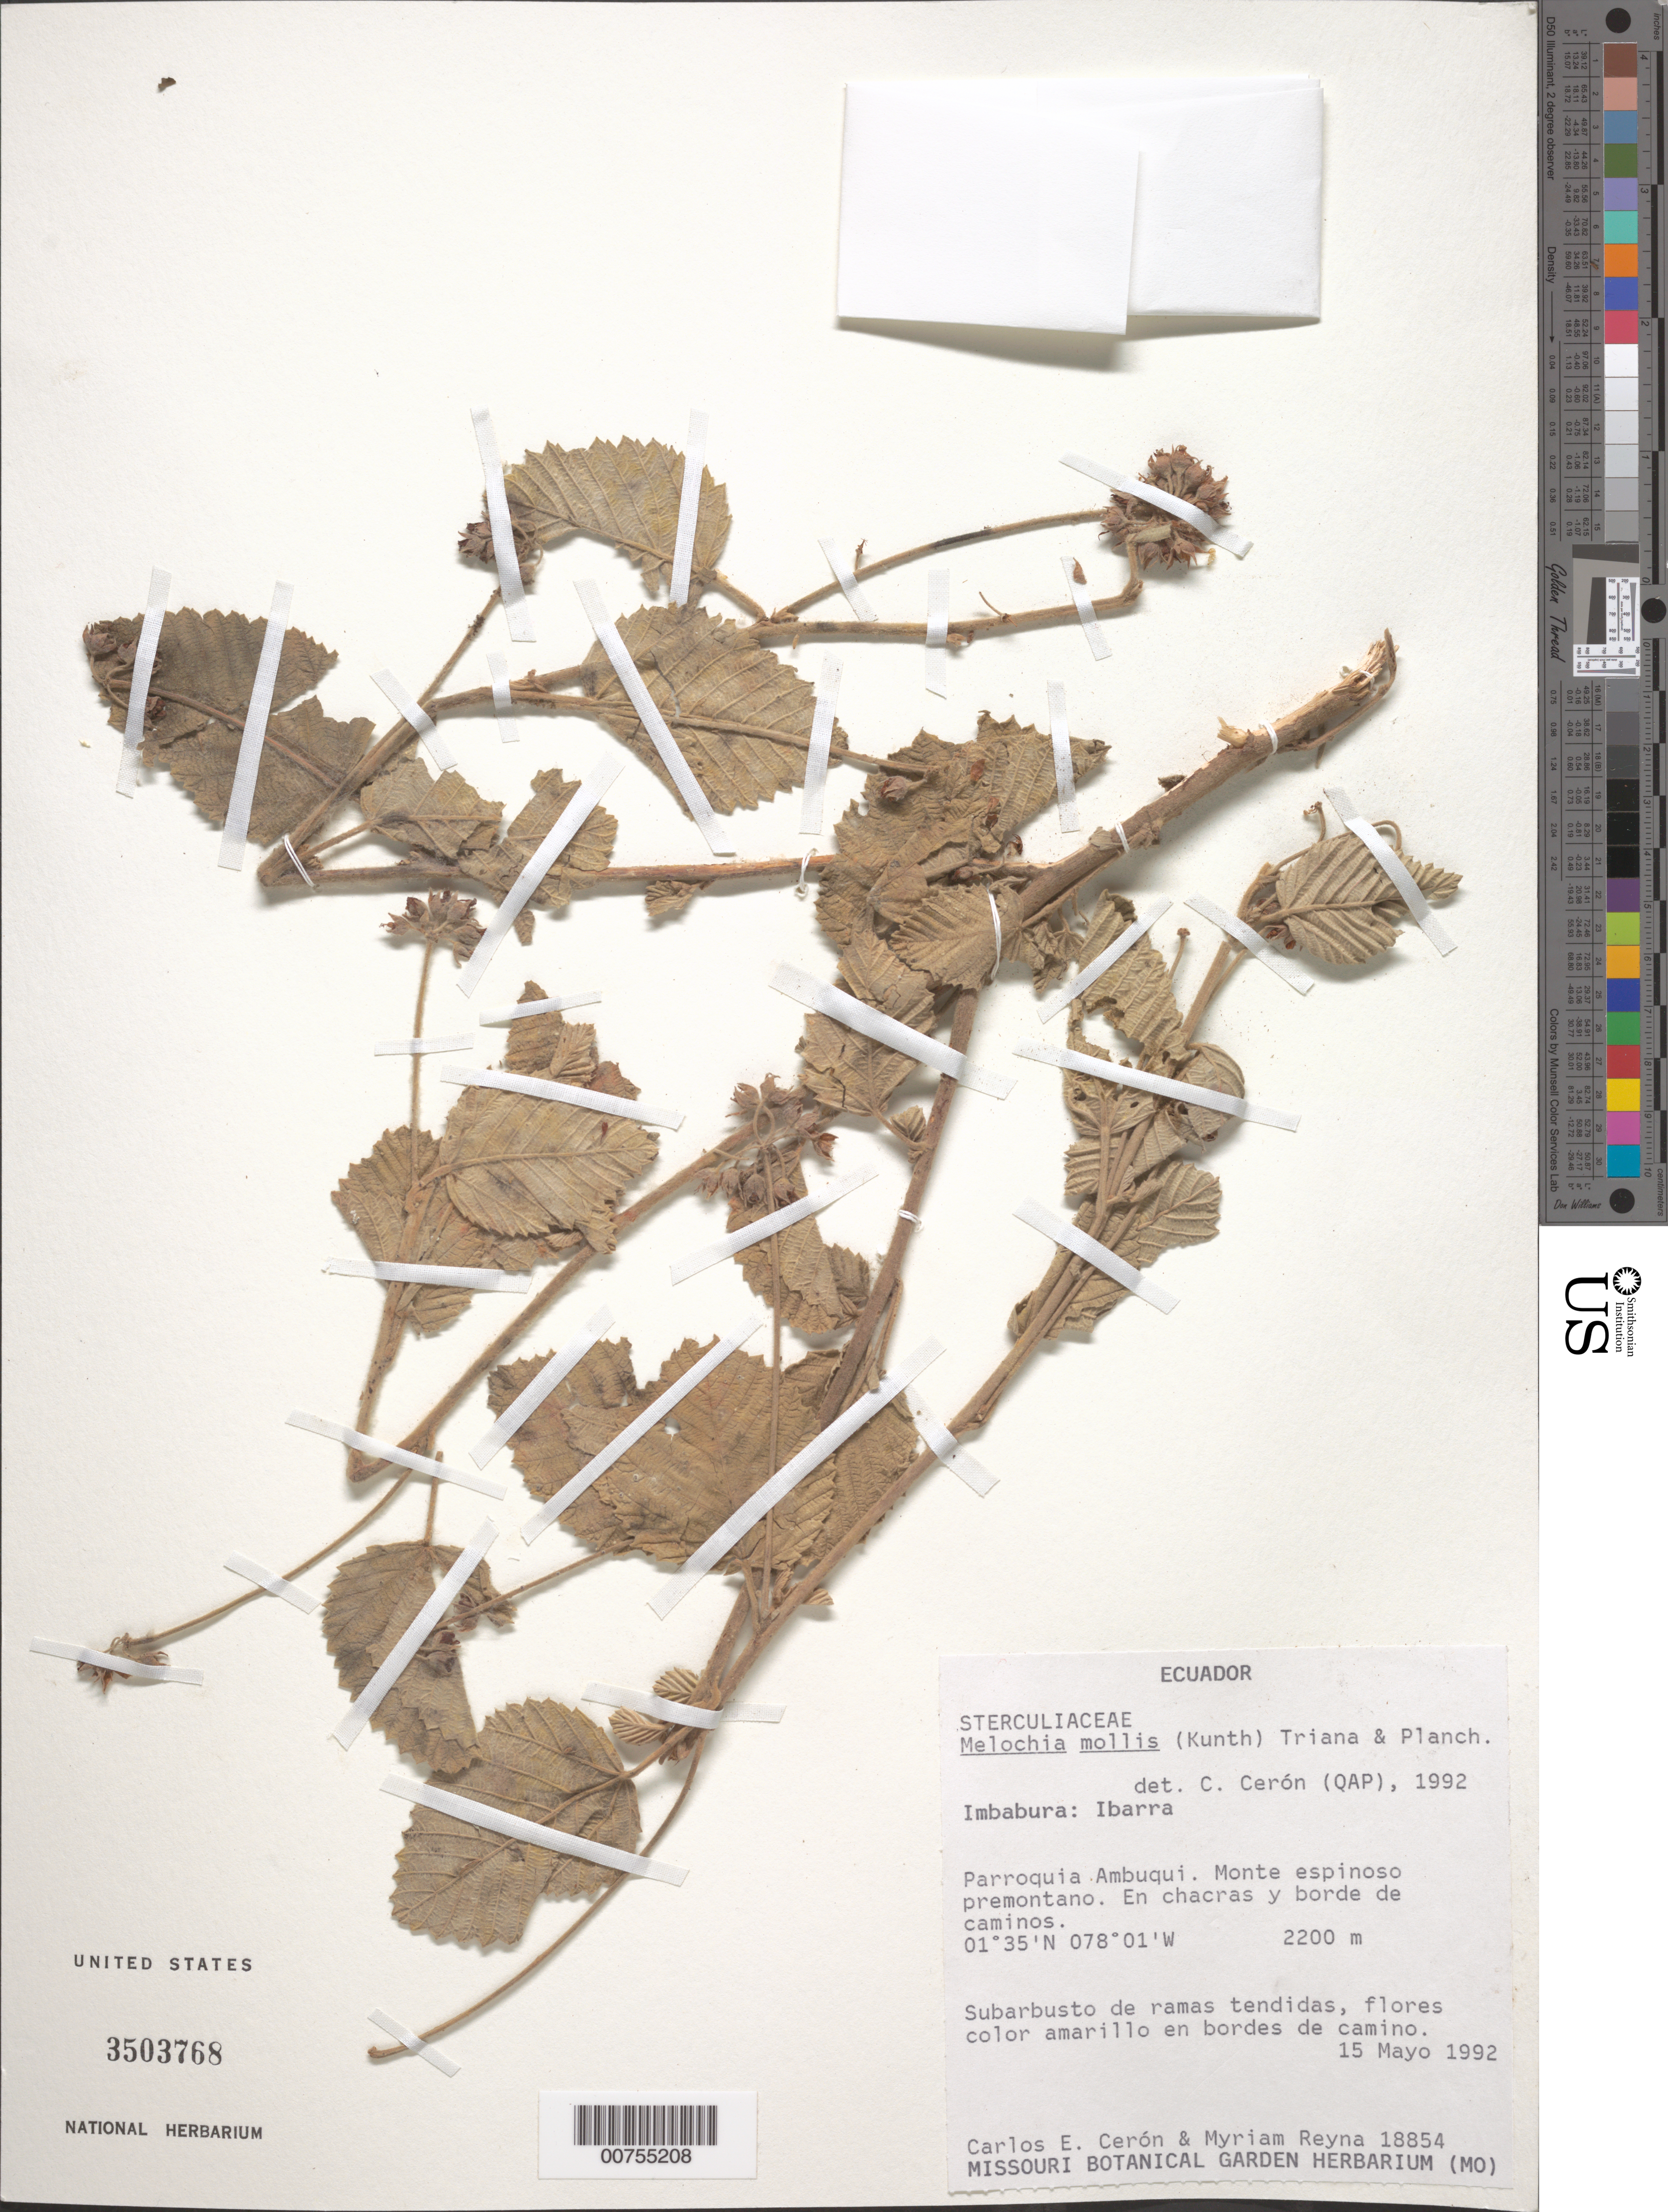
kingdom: Plantae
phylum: Tracheophyta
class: Magnoliopsida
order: Malvales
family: Malvaceae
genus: Melochia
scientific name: Melochia mollis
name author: (Kunth) Triana & Planch.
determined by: Cerón M., C. E.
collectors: C. E. Cerón M. & M. Reyna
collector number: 18854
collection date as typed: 15 May 1992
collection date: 1992-05-15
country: Ecuador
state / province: Imbabura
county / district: Ibarra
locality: Parroquia Ambuqui. En chacras y borde de caminos.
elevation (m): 2200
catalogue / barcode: US 3503768